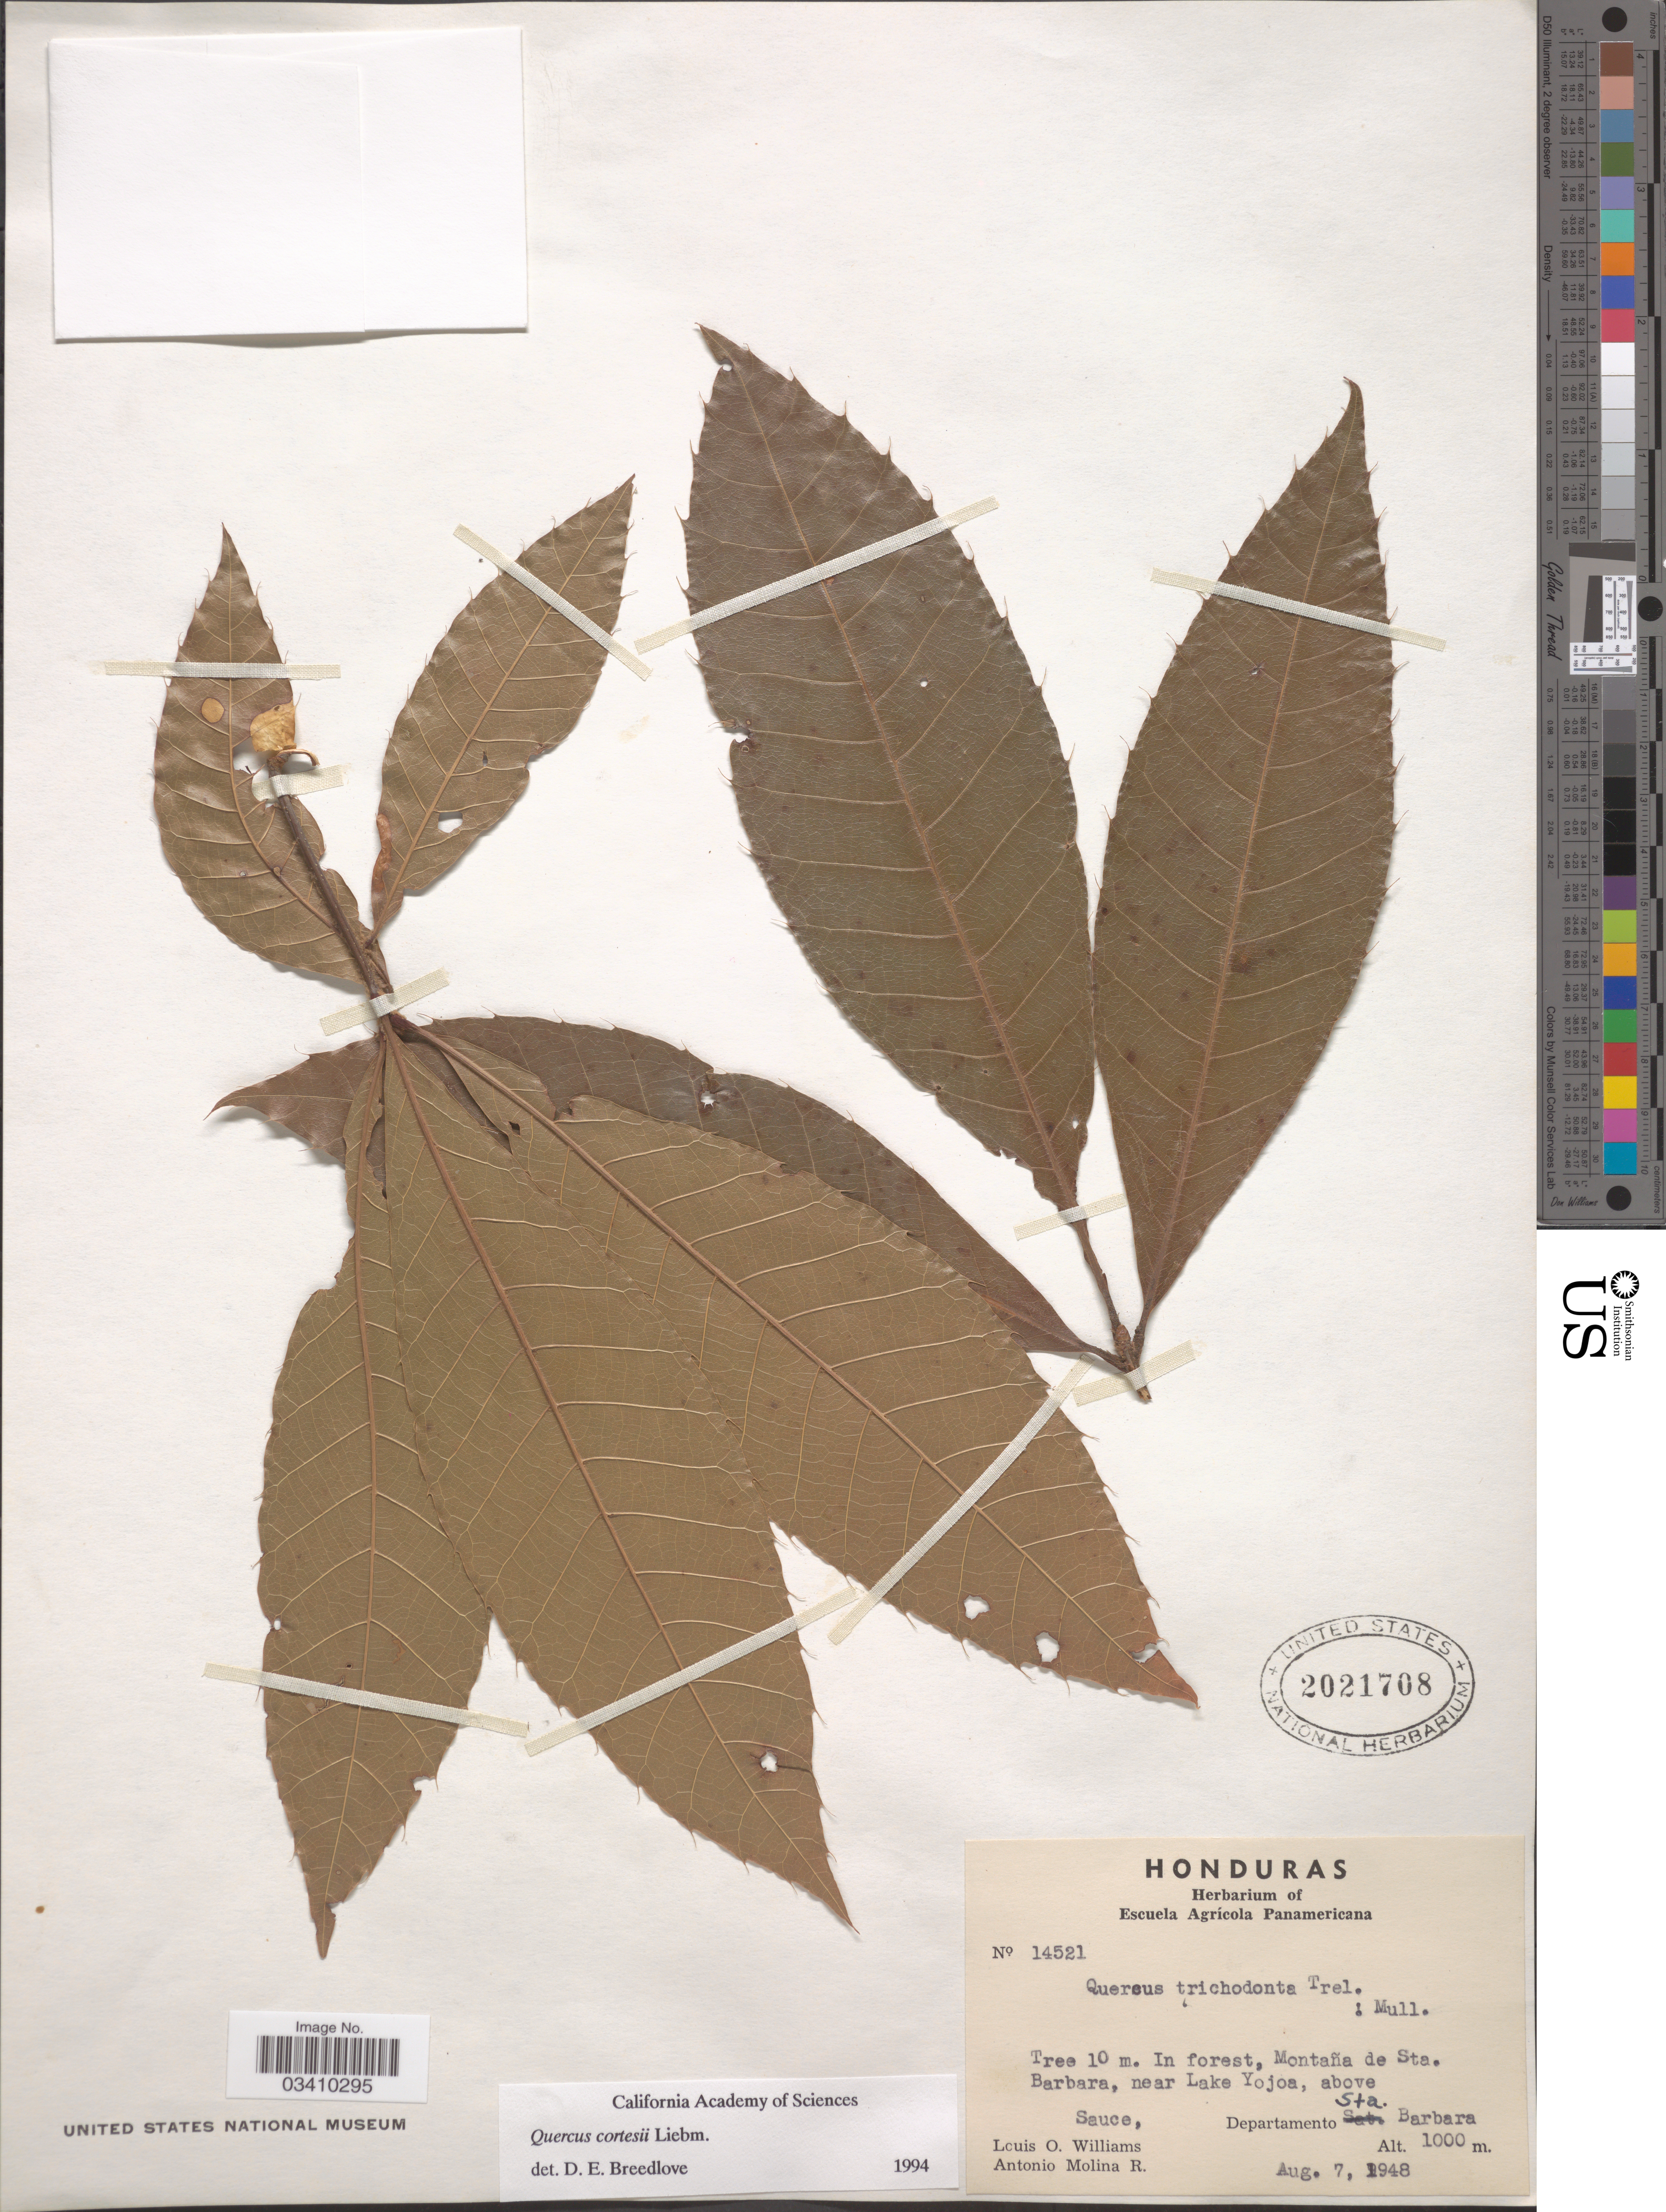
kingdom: Plantae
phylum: Tracheophyta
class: Magnoliopsida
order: Fagales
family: Fagaceae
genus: Quercus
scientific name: Quercus cortesii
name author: Liebm.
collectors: L. O. Williams & A. Molina R.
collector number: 14521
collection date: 1948-08-07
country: Honduras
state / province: Santa Bárbara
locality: In forest, Montaña de Sta. Barbara, near Lake Yojoa, above Sauce, Departamento Sta. Barbara.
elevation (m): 1000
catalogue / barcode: US 2021708